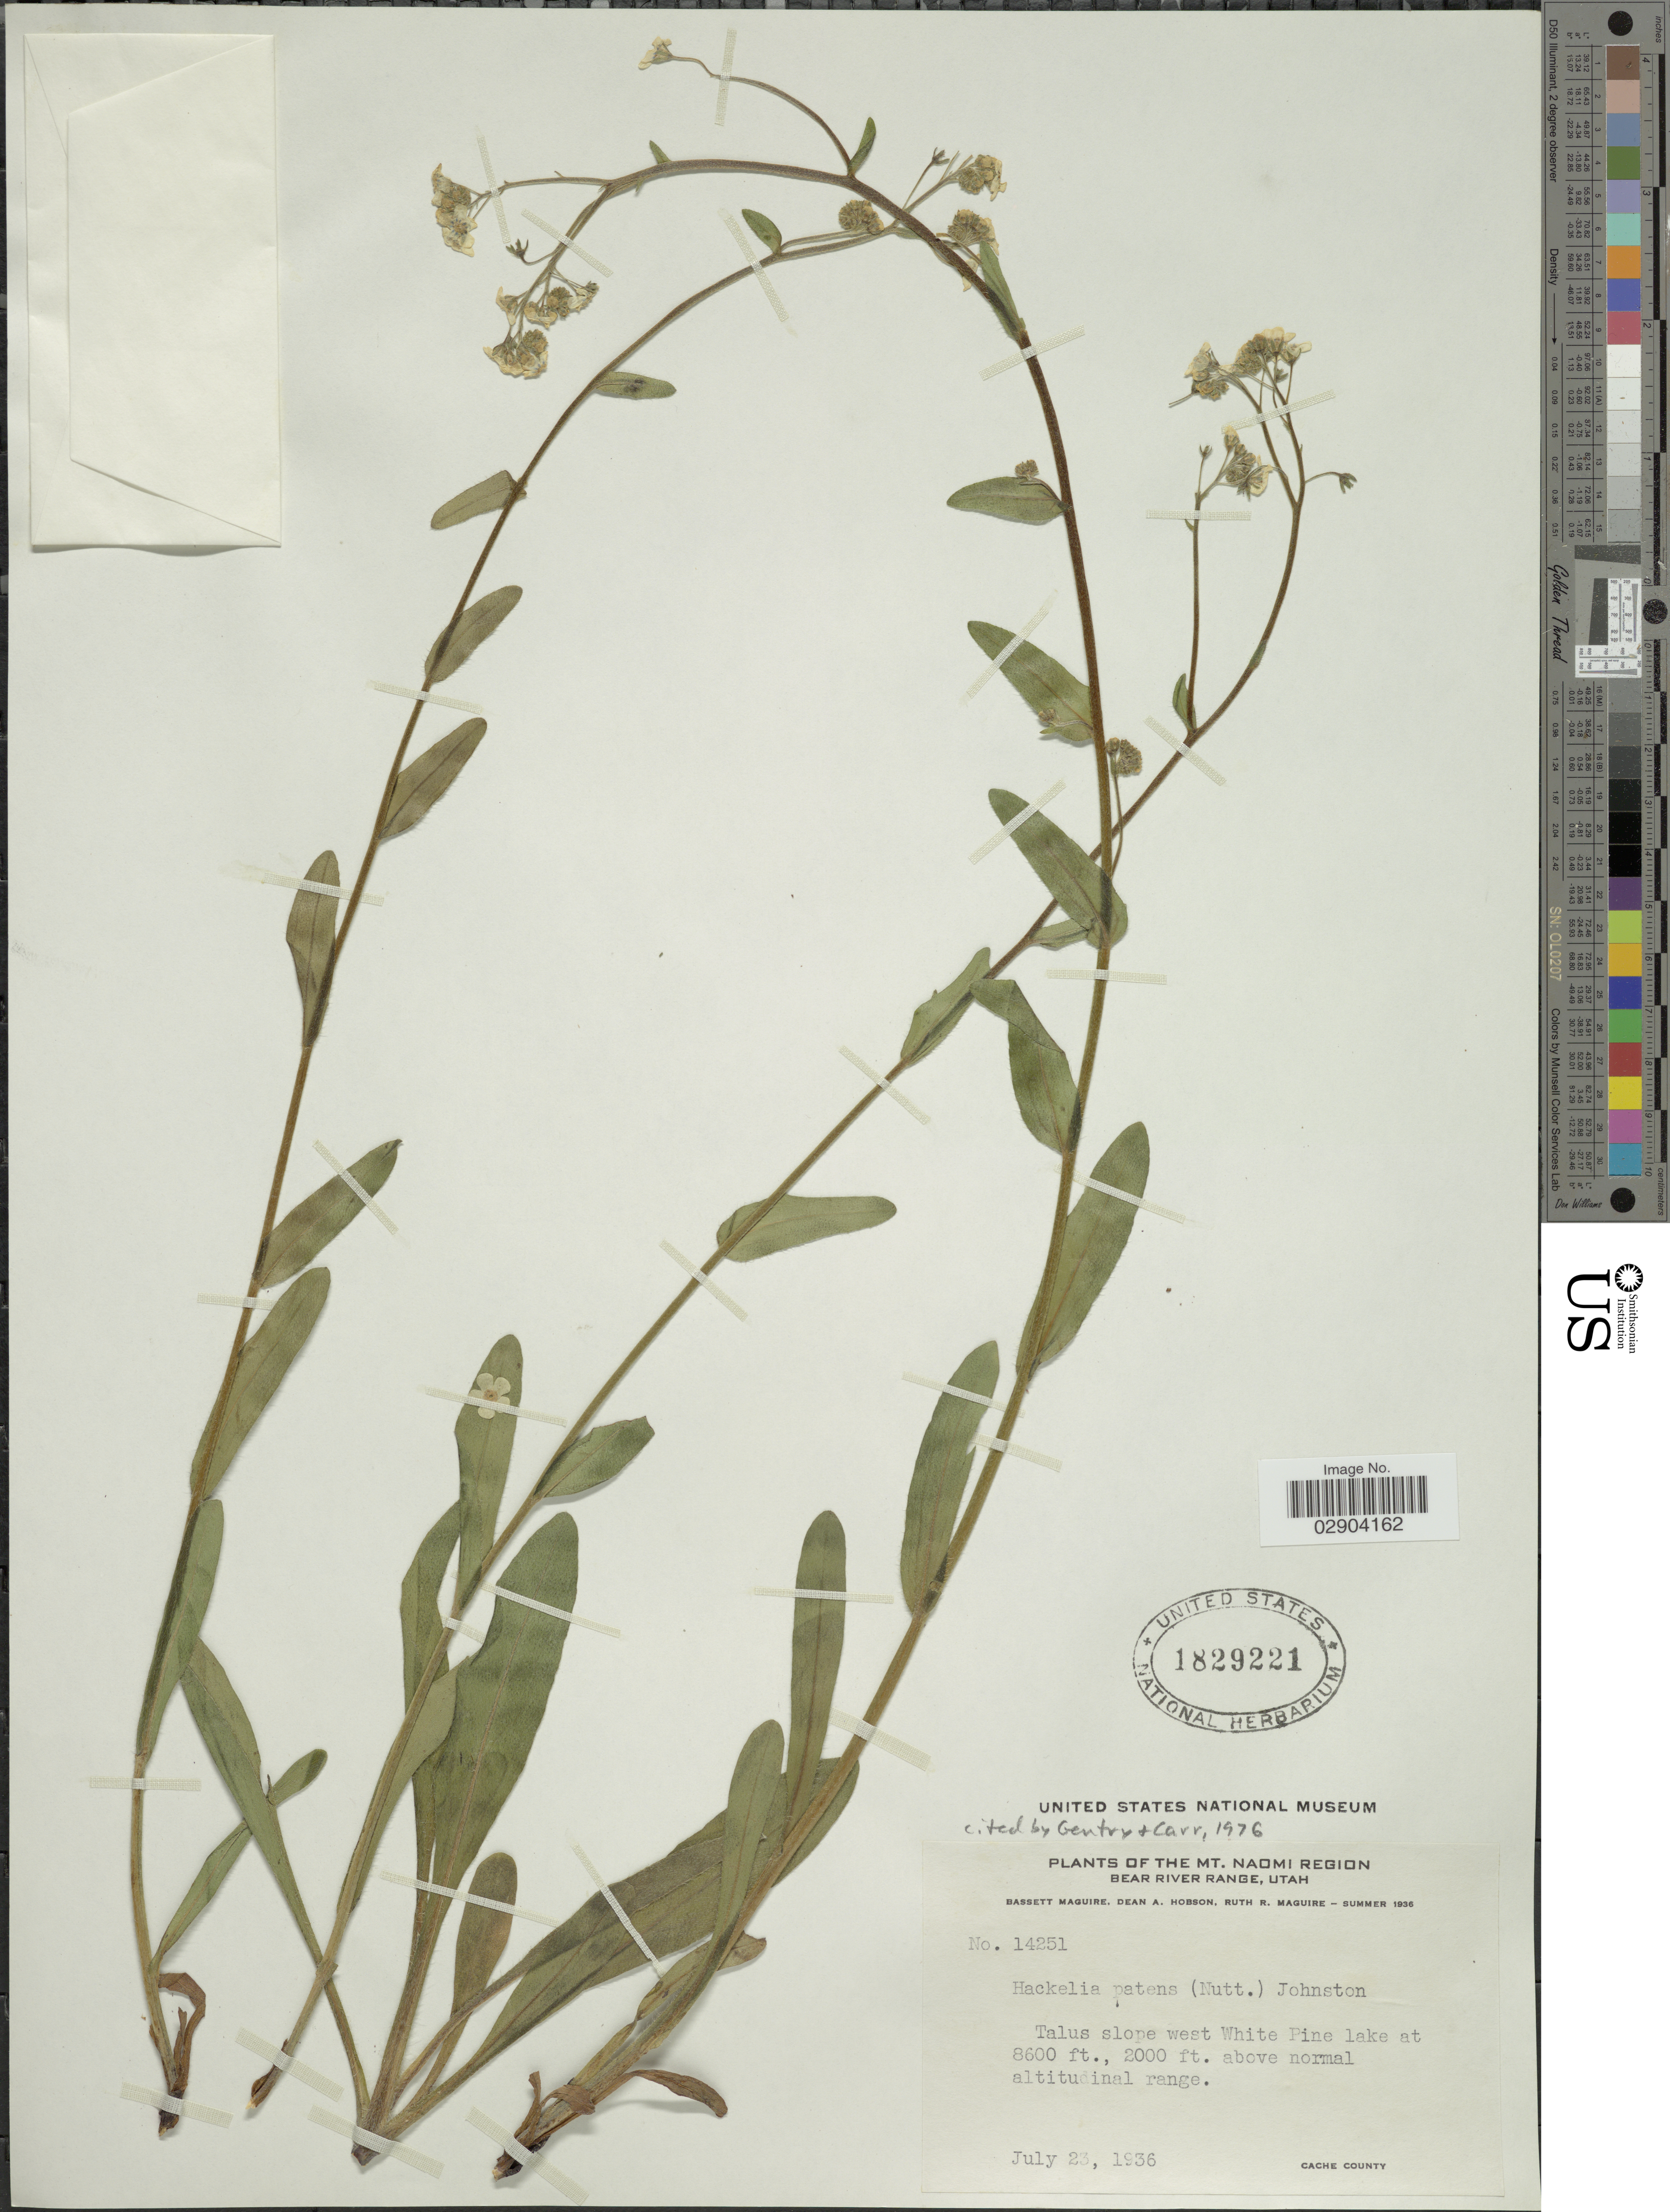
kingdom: Plantae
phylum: Tracheophyta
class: Magnoliopsida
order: Boraginales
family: Boraginaceae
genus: Hackelia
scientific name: Hackelia patens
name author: I.M. Johnst.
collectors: B. Maguire, D. Hobson & R. R. Maguire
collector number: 14251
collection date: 1936-07-23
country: United States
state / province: Utah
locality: Mt. Naomi Region. Bear River Range. Talus slope west White Pine lake. Cache County.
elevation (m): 610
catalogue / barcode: US 1829221